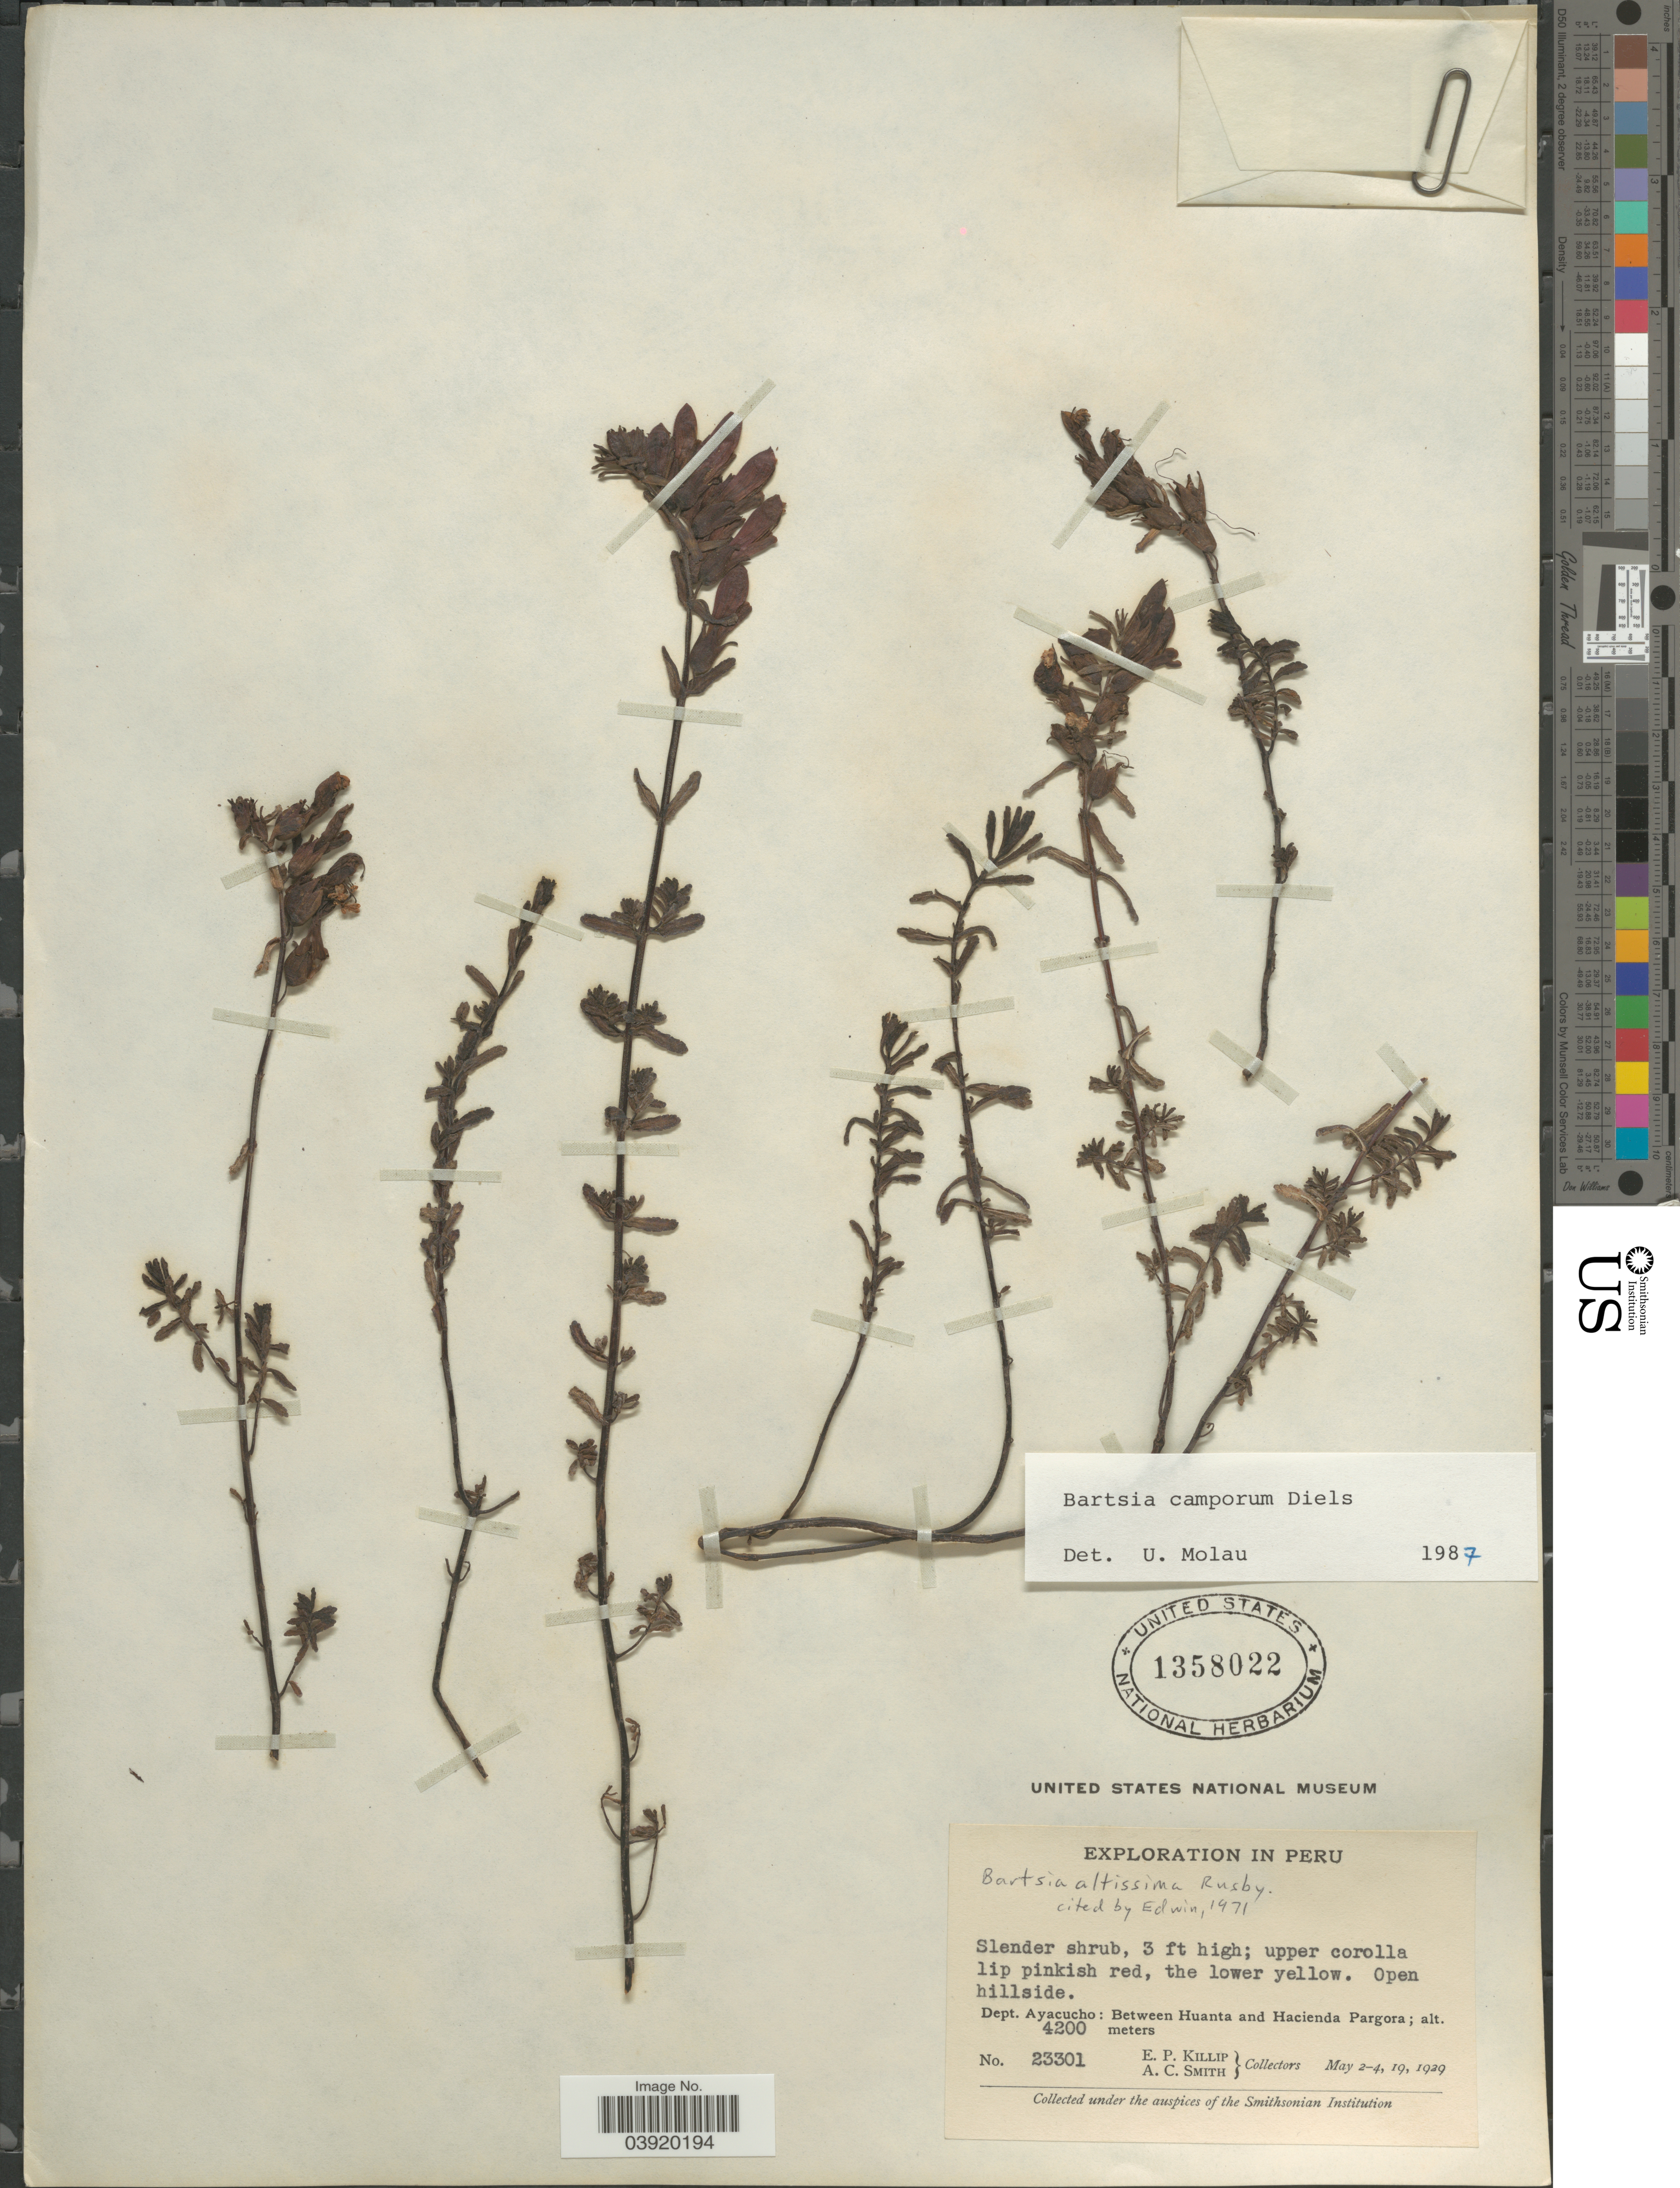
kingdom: Plantae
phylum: Tracheophyta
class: Magnoliopsida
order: Lamiales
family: Orobanchaceae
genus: Bartsia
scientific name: Bartsia camporum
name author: Diels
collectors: E. P. Killip & A. C. Smith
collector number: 23301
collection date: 1929-05-02/1929-05-19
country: Peru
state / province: Ayacucho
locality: Open hillside. Dept. Ayacucho: Between Huanta and Hacienda Pargora.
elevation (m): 4200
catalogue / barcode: US 1358022